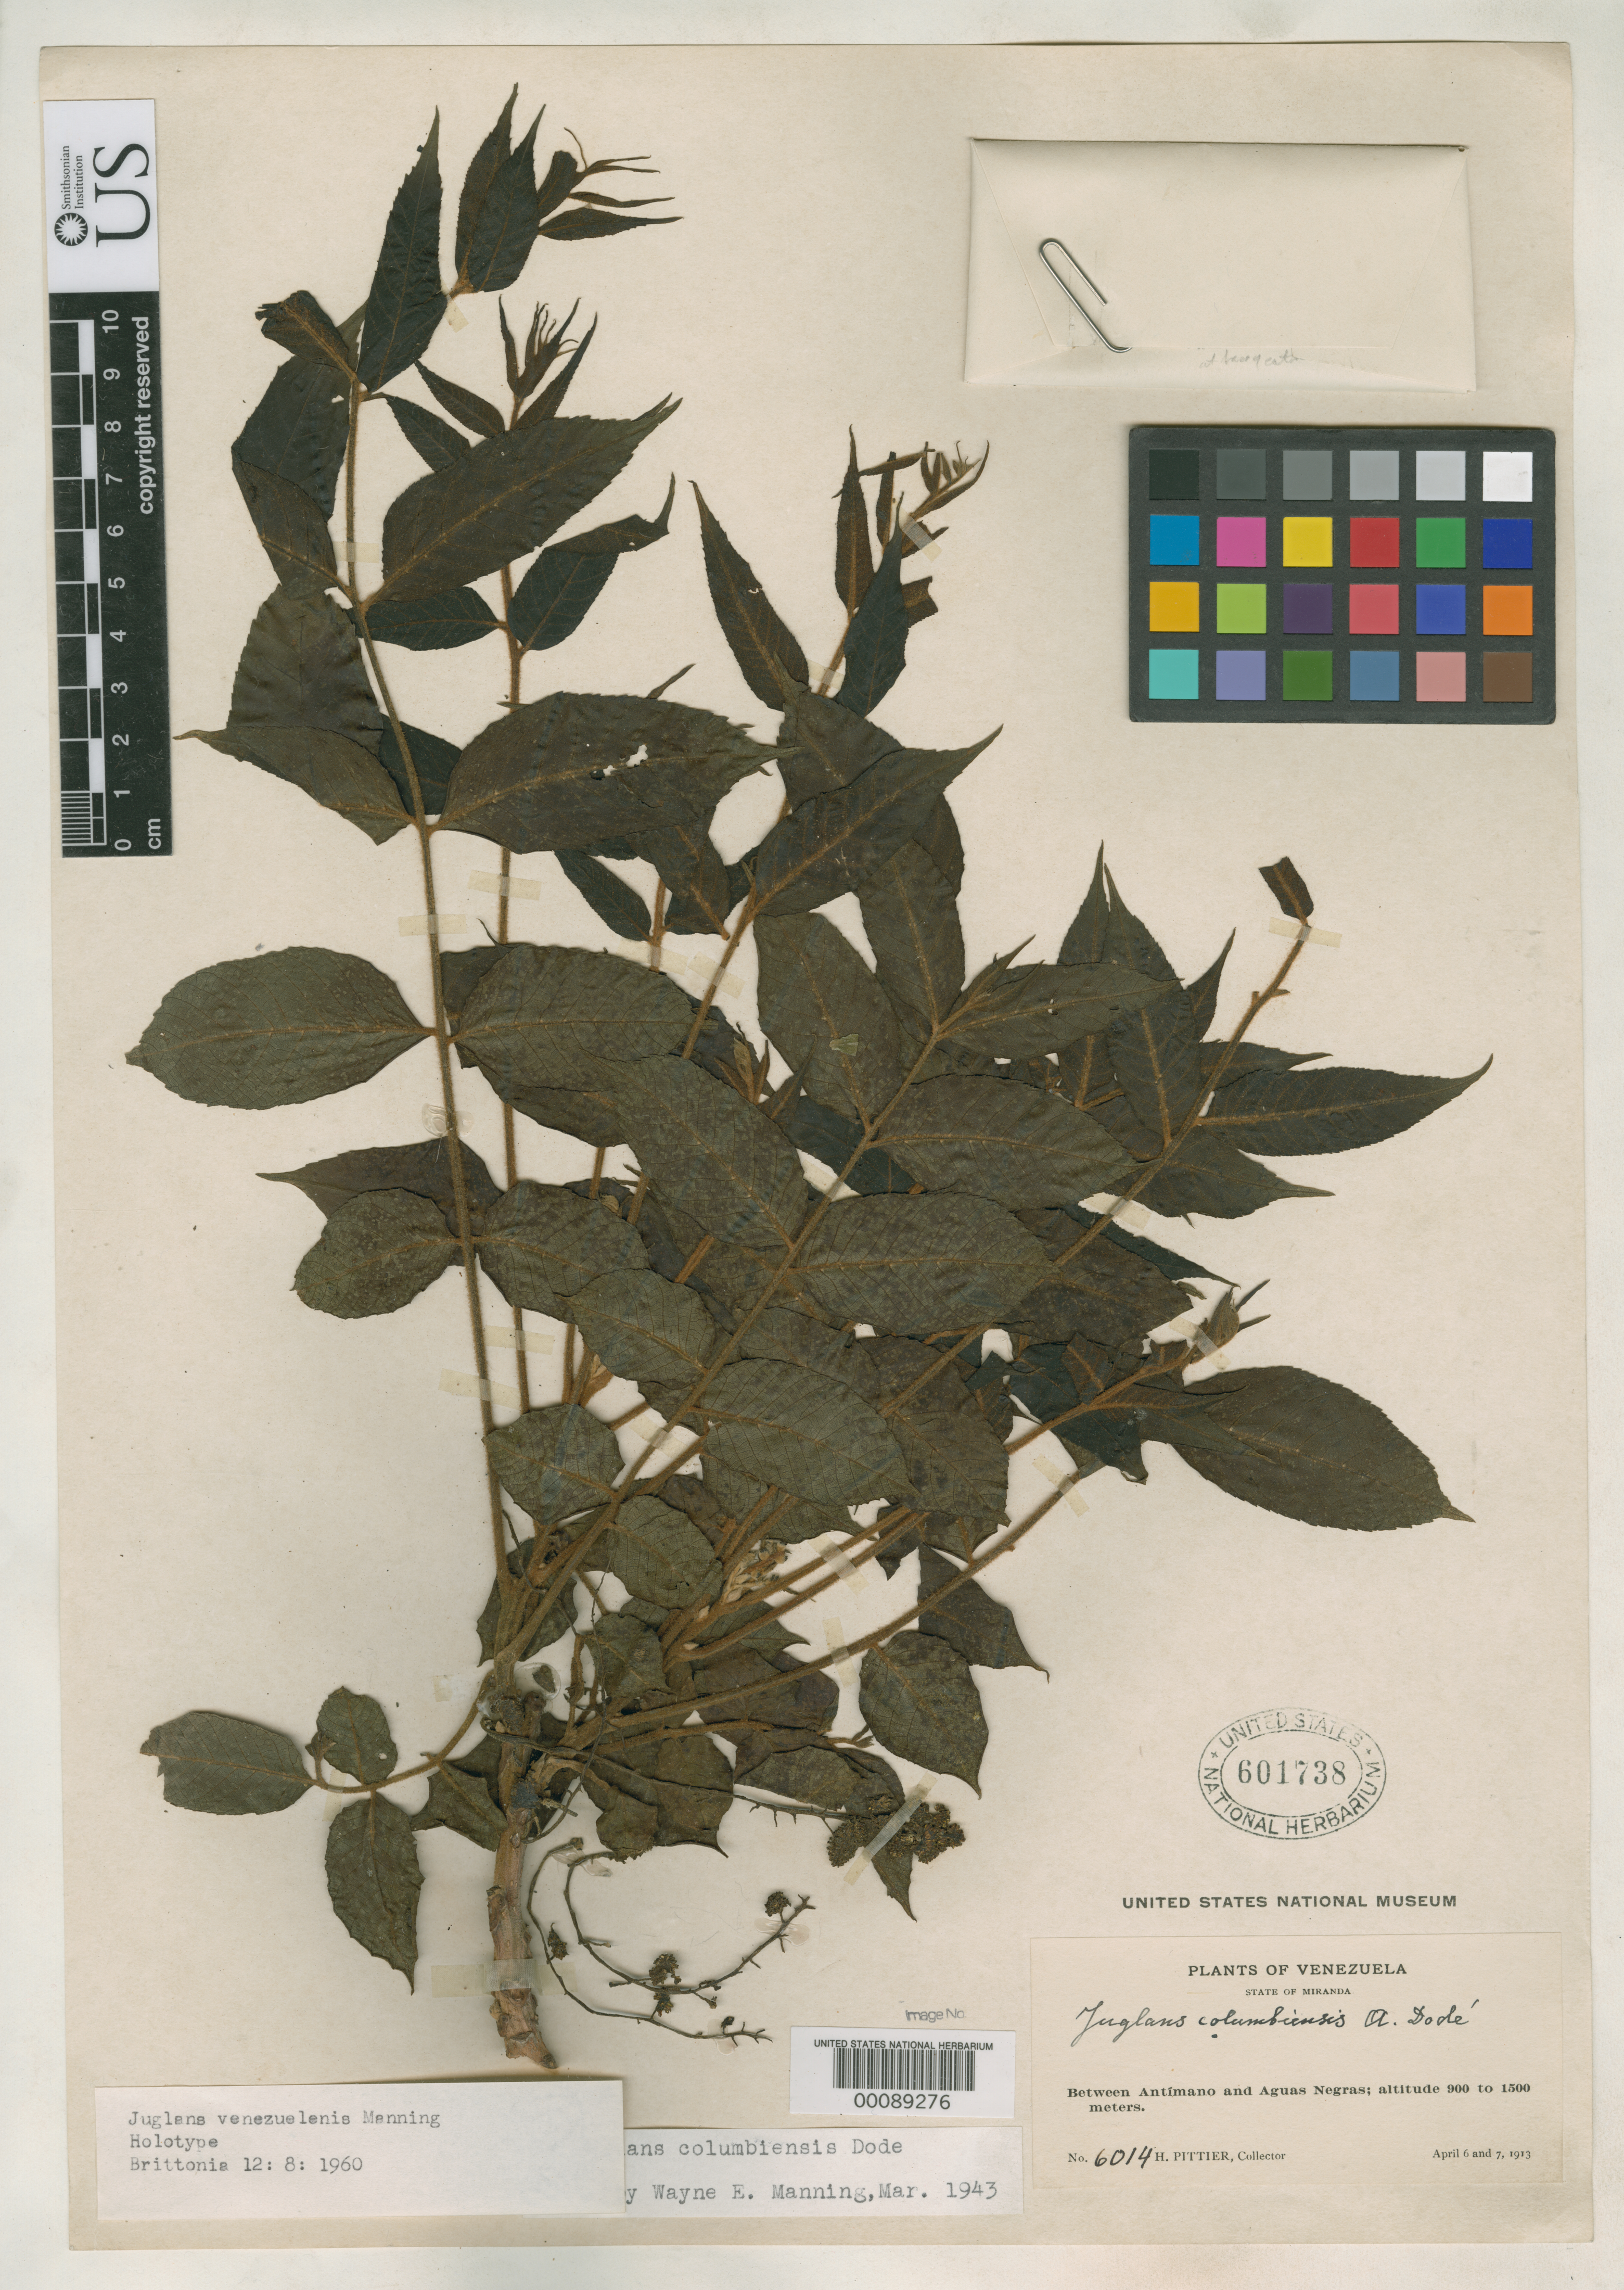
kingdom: Plantae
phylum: Tracheophyta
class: Magnoliopsida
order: Fagales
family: Juglandaceae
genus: Juglans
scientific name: Juglans venezuelensis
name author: W.E. Manning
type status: Holotype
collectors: H. F. Pittier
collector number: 6014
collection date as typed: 06 Apr 1913 and 07 Apr 1913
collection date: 1913-04-06,1913-04-07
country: Venezuela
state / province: Miranda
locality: Between Antimano and Aguas Negras.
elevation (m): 900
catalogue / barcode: US 601738